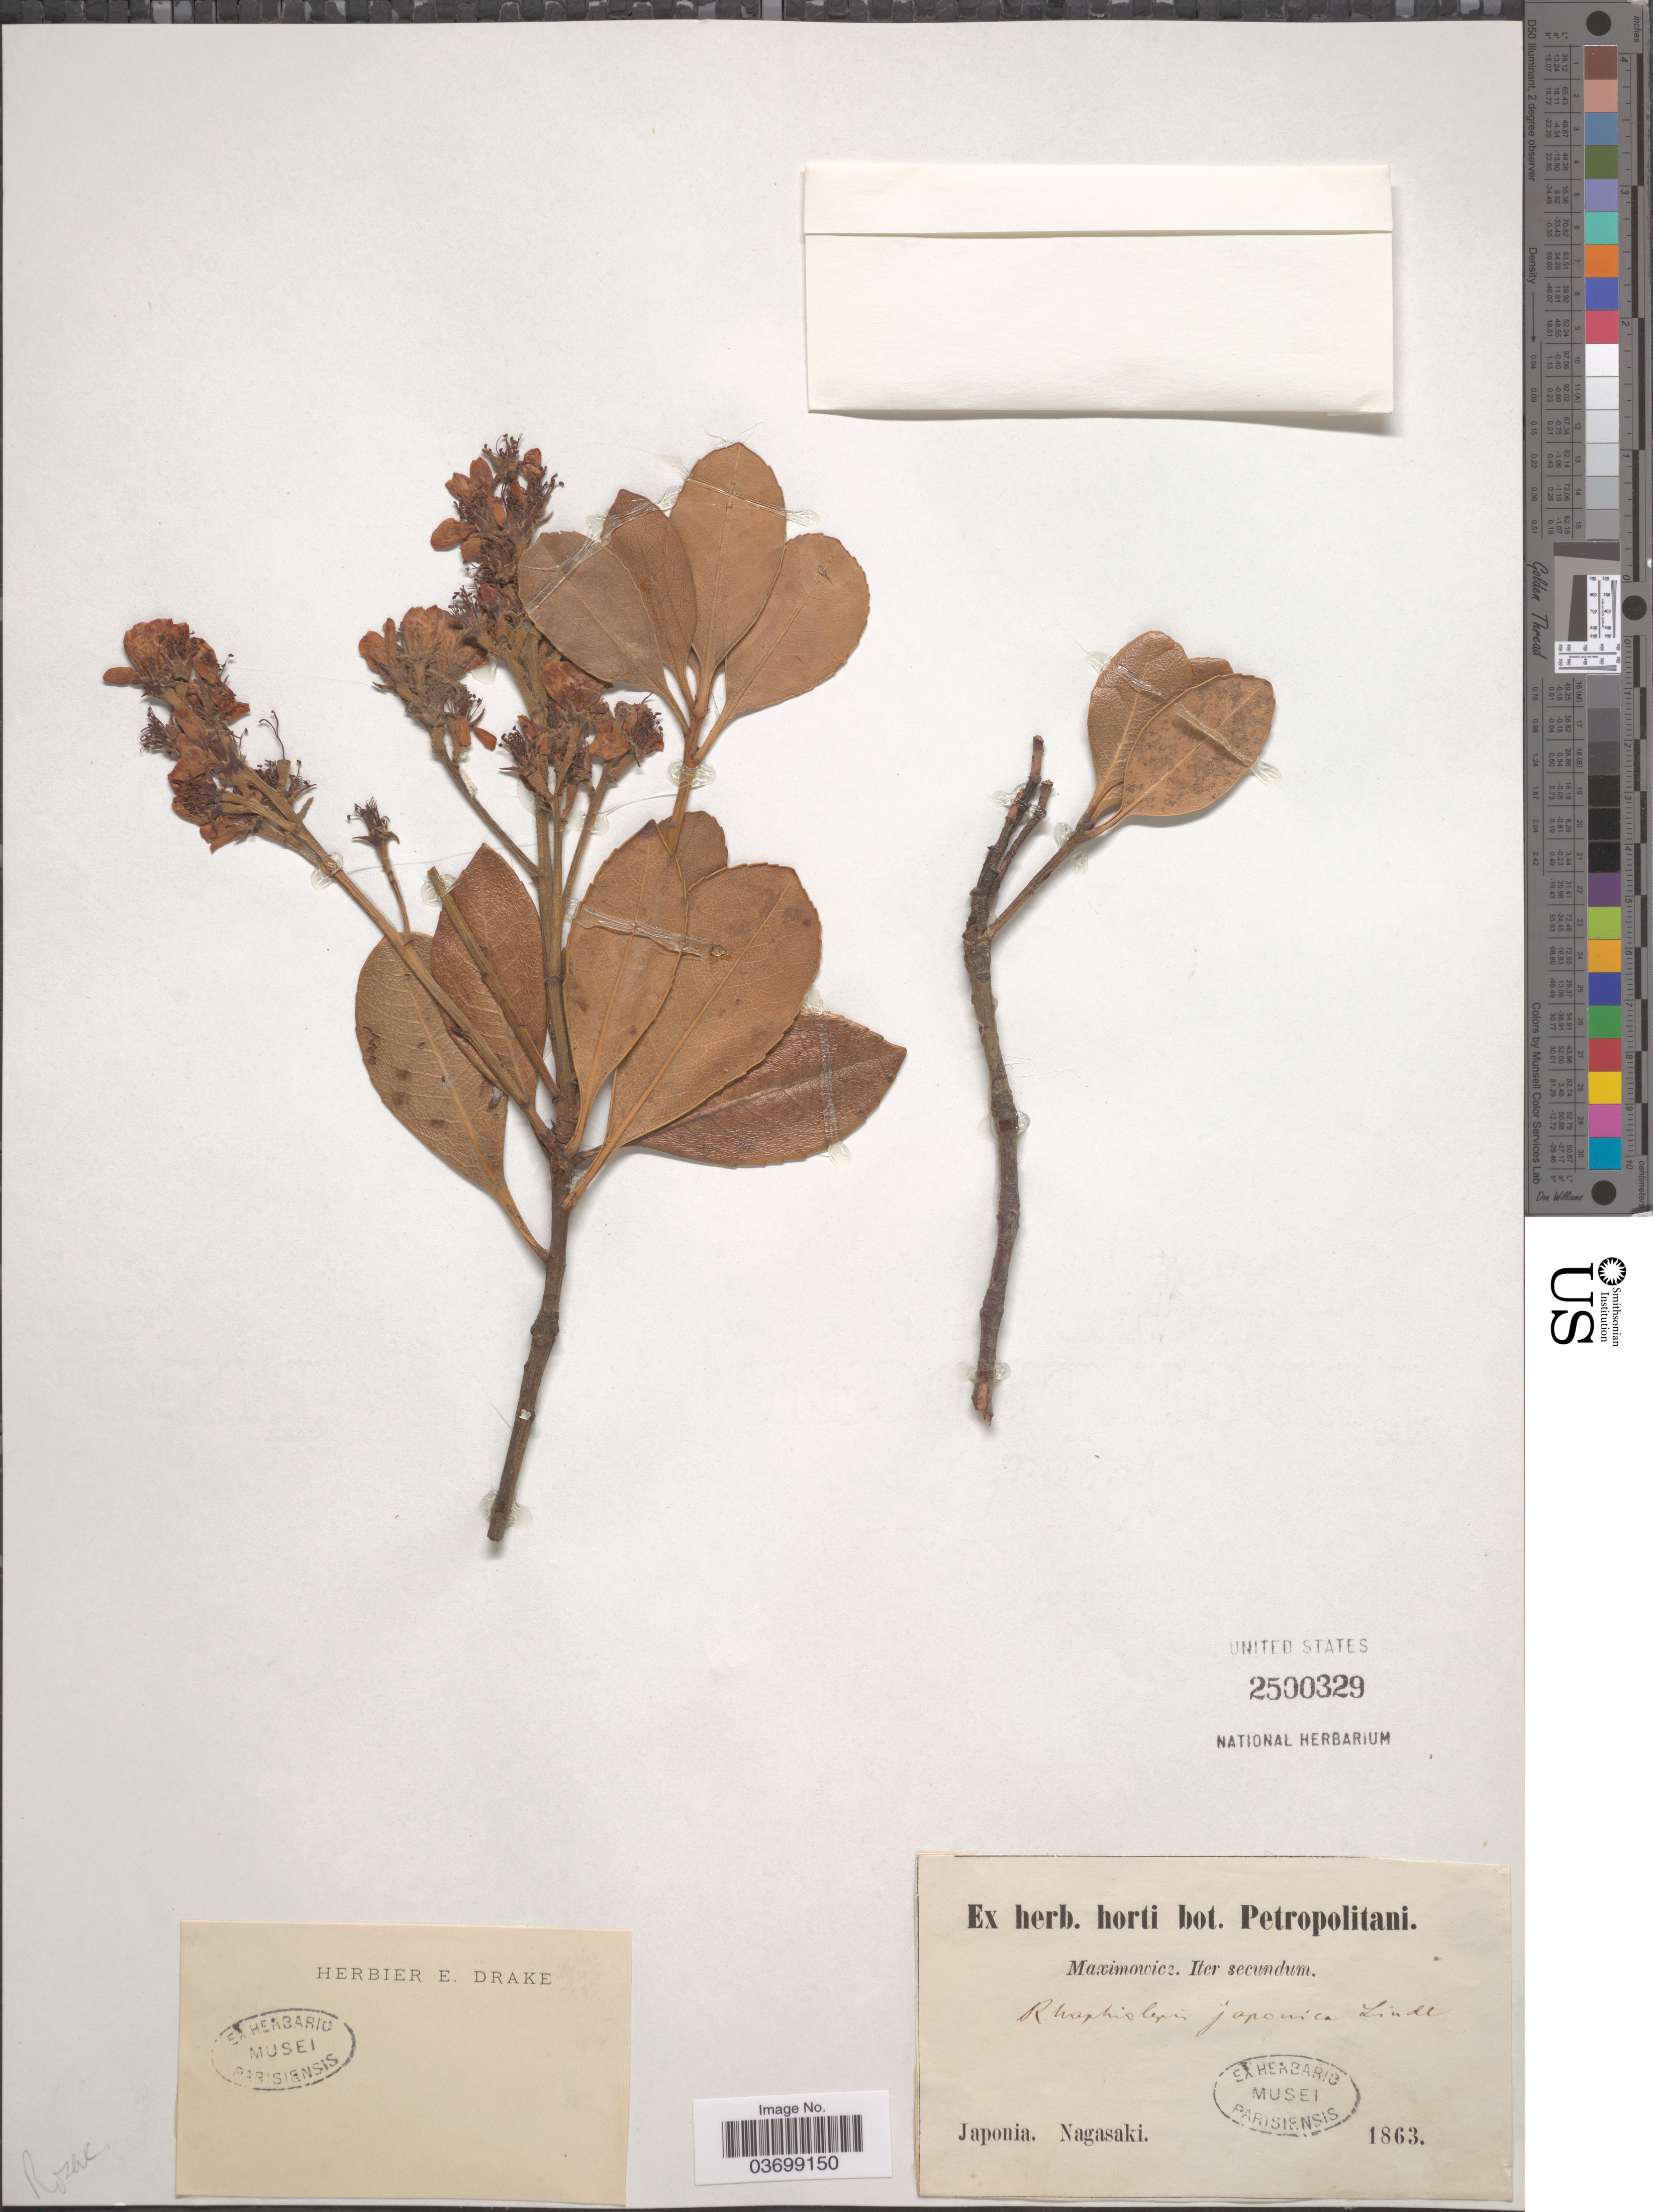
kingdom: Plantae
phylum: Tracheophyta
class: Magnoliopsida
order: Rosales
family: Rosaceae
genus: Rhaphiolepis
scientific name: Rhaphiolepis umbellata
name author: (Thunb.) Makino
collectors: Maximowicz, --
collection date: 1863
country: Japan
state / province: Nagasaki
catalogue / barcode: US 2500329